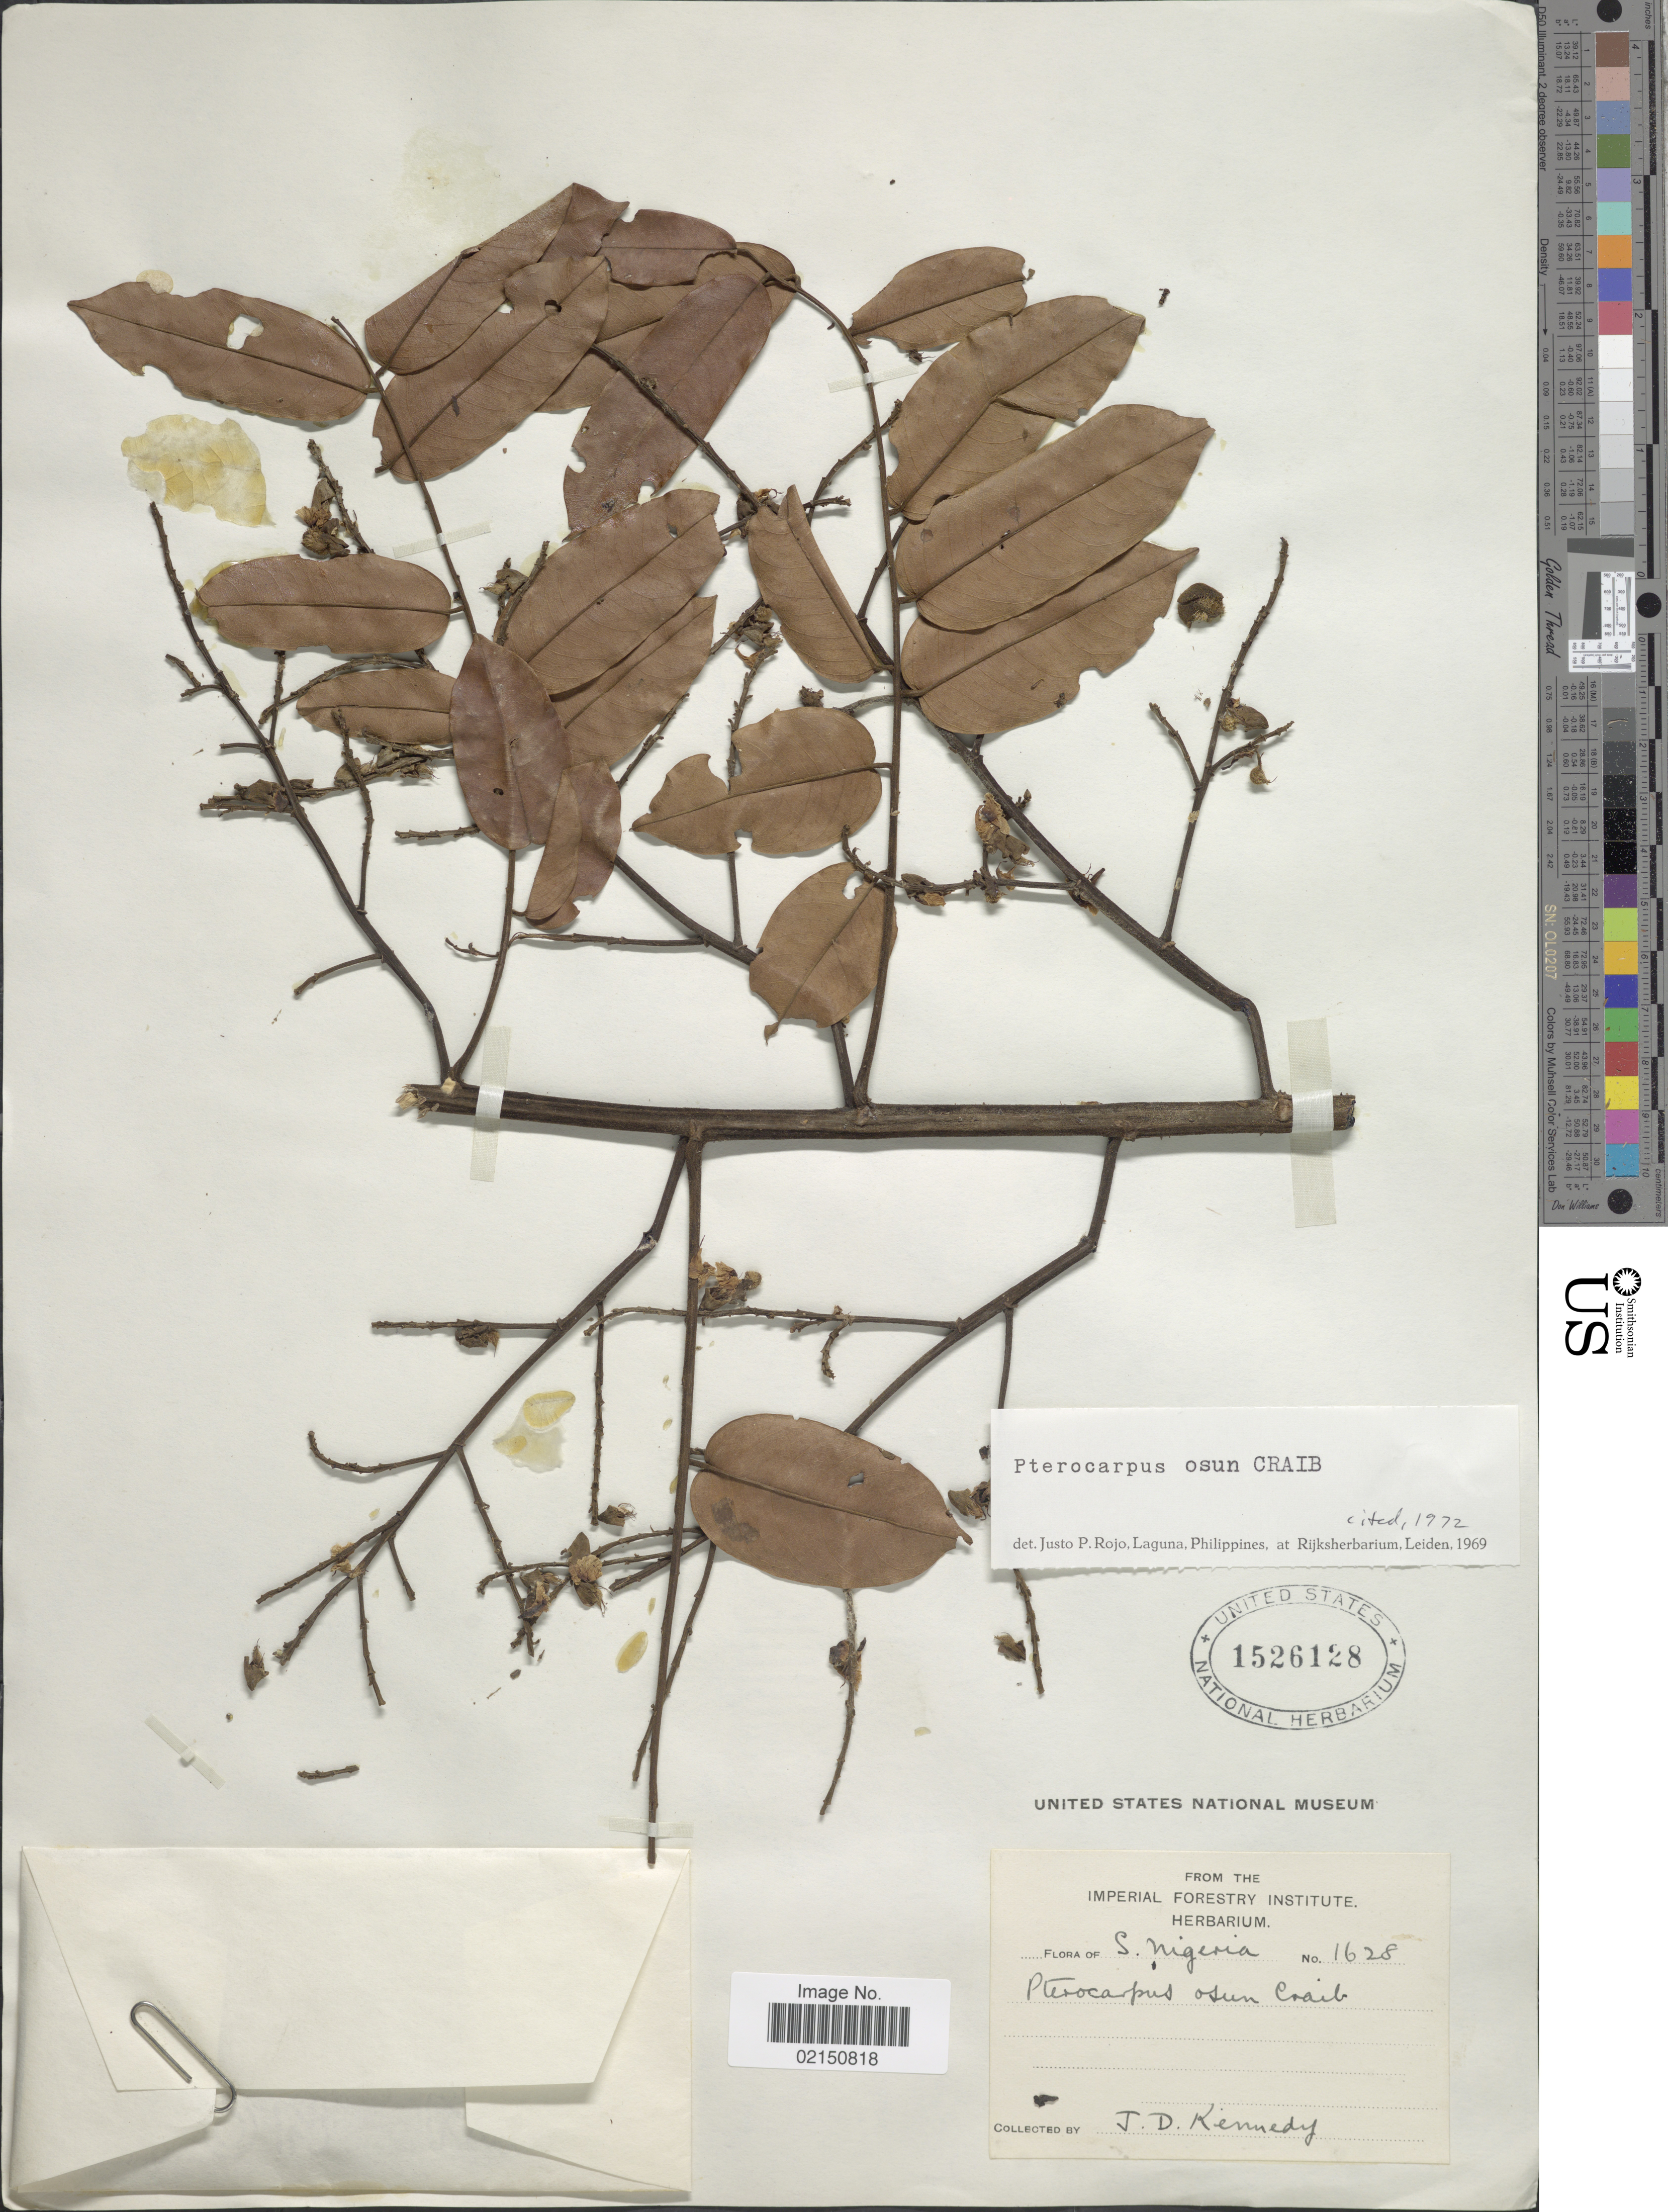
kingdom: Plantae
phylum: Tracheophyta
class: Magnoliopsida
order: Fabales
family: Fabaceae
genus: Pterocarpus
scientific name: Pterocarpus osun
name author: Craib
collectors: J. D. Kennedy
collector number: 1628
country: Nigeria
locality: S. Nigeria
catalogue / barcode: US 1526128